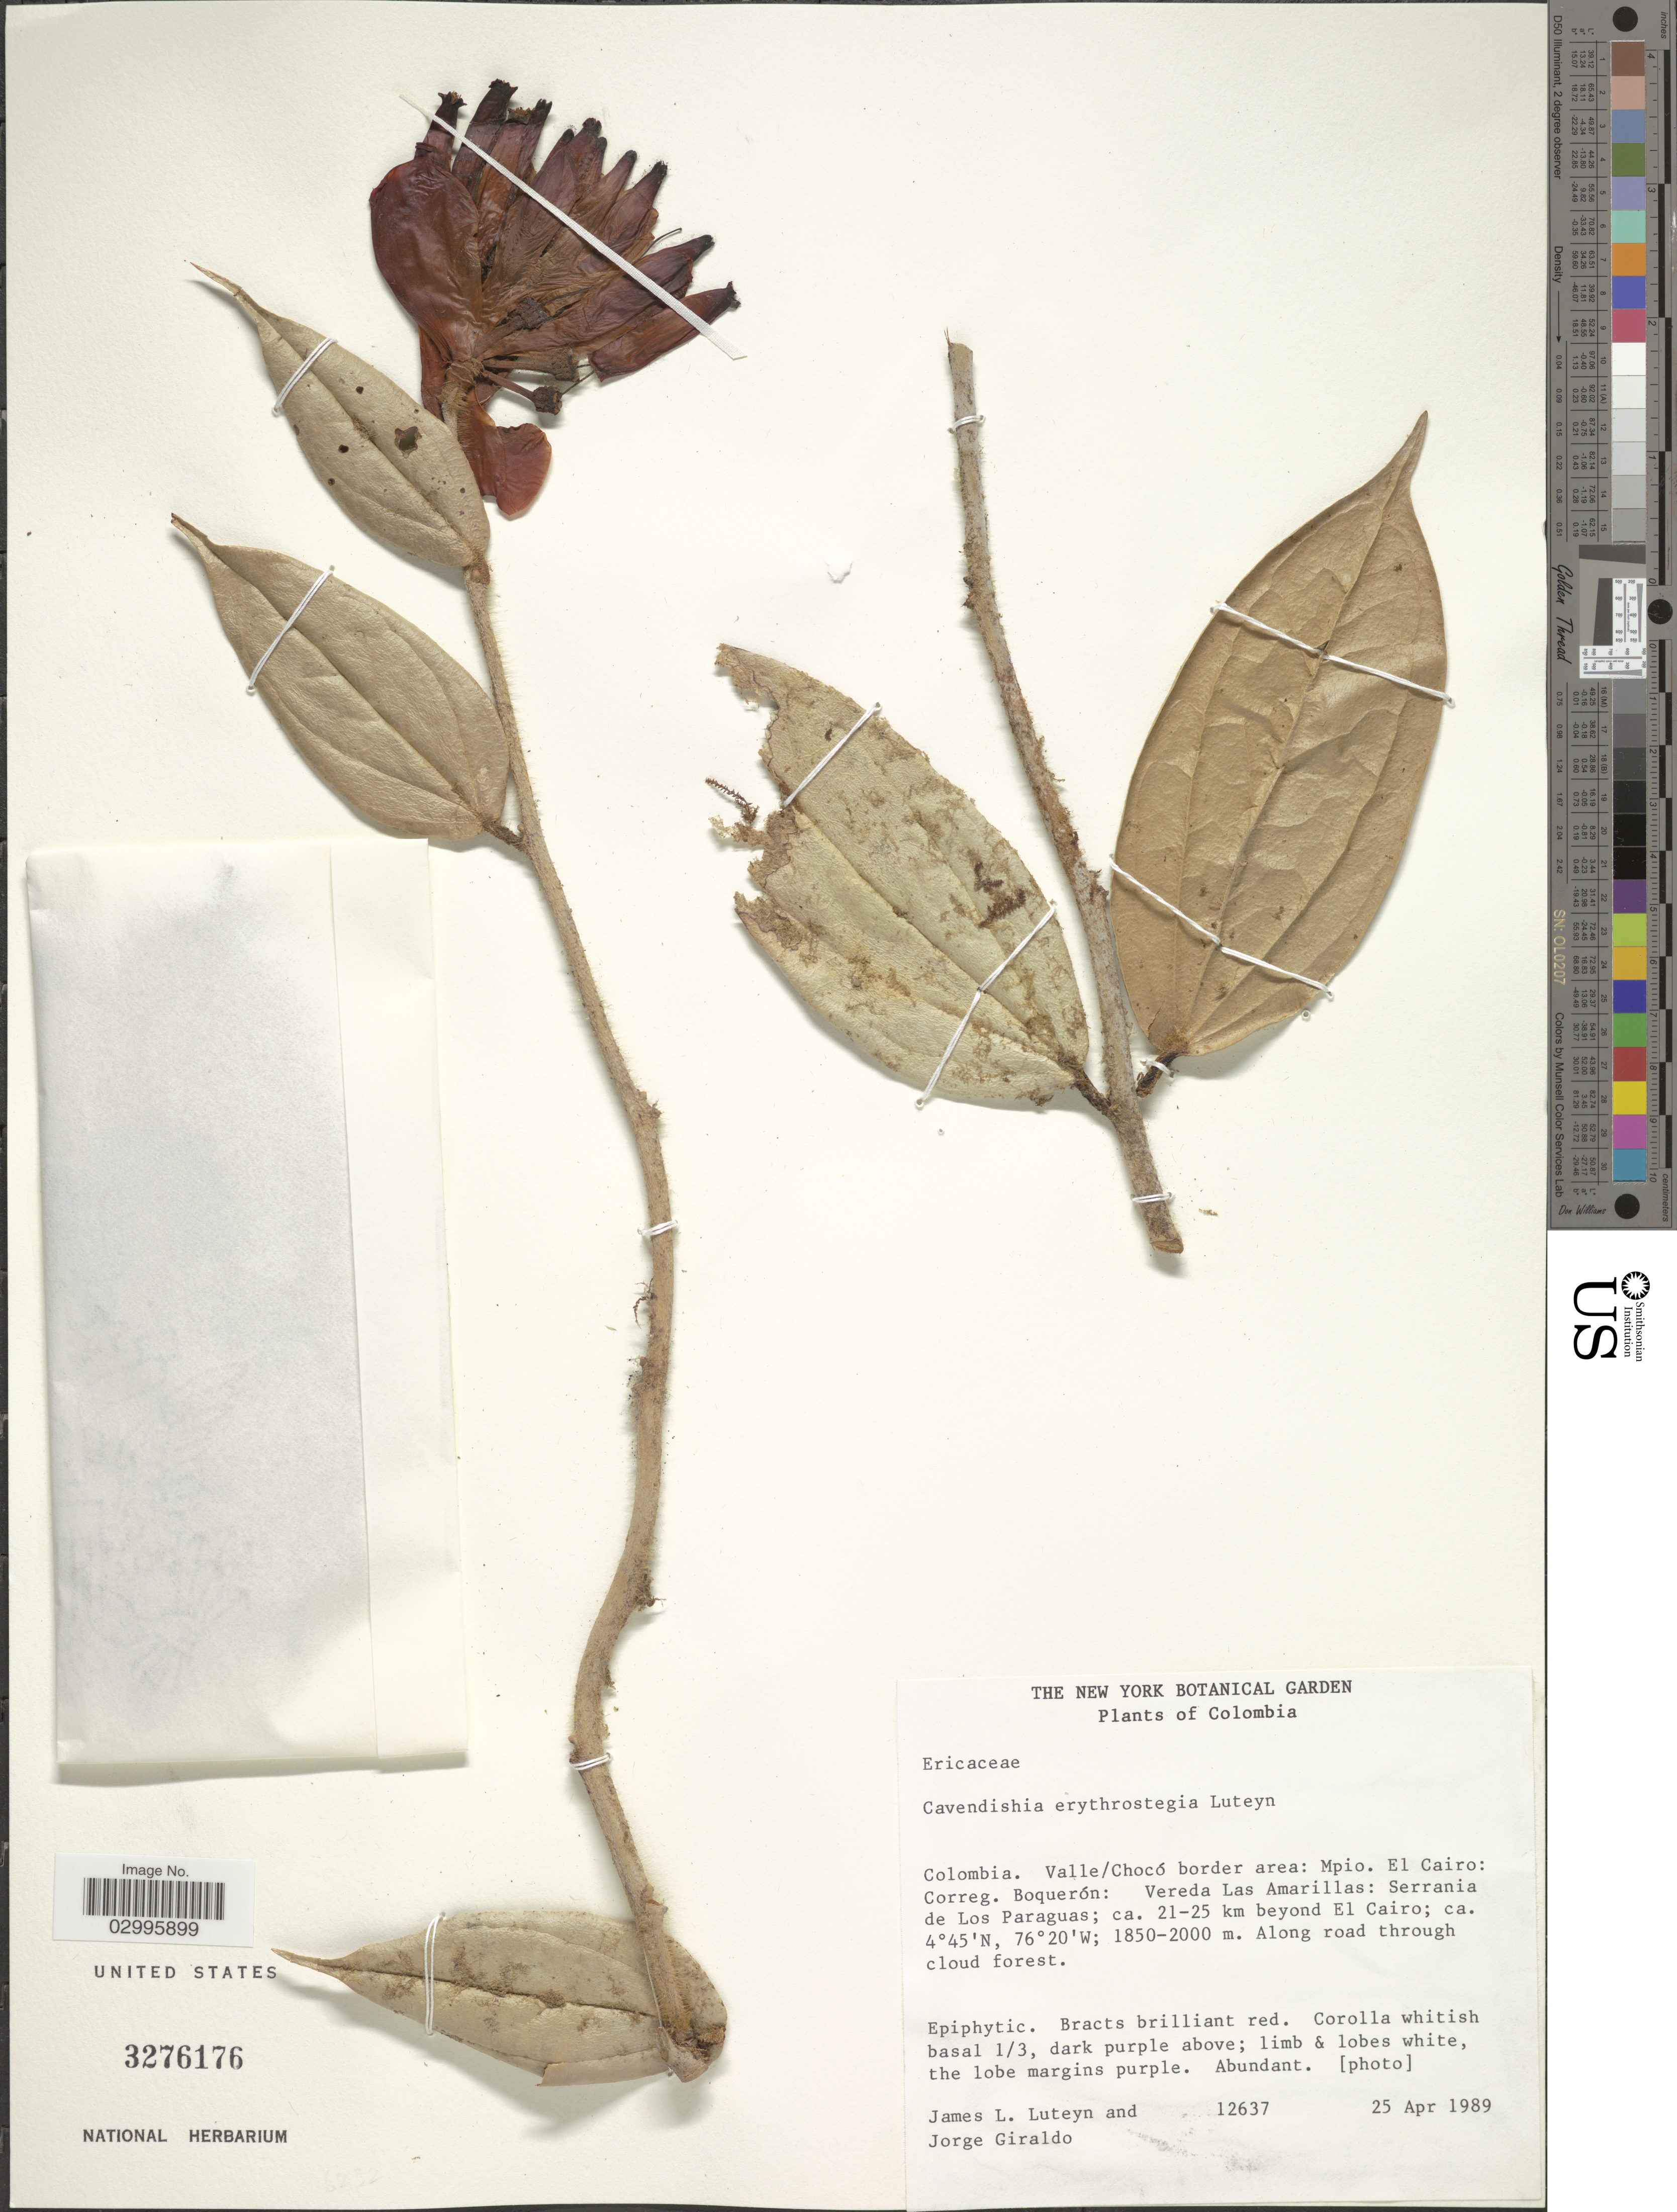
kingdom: Plantae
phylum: Tracheophyta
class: Magnoliopsida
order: Ericales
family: Ericaceae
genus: Cavendishia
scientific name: Cavendishia erythrostegia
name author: Luteyn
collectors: J. Luteyn & J. Giraldo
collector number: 12637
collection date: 1989-04-25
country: Colombia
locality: Valle/Chocó border area: Mpio. El Cairo: Correg. Boquerón: Vereda Las Amarillas: Serrania de Los Paraguas; ca. 21-25 km beyond El Cairo. Along road through cloud forest.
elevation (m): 1850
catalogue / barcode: US 3276176